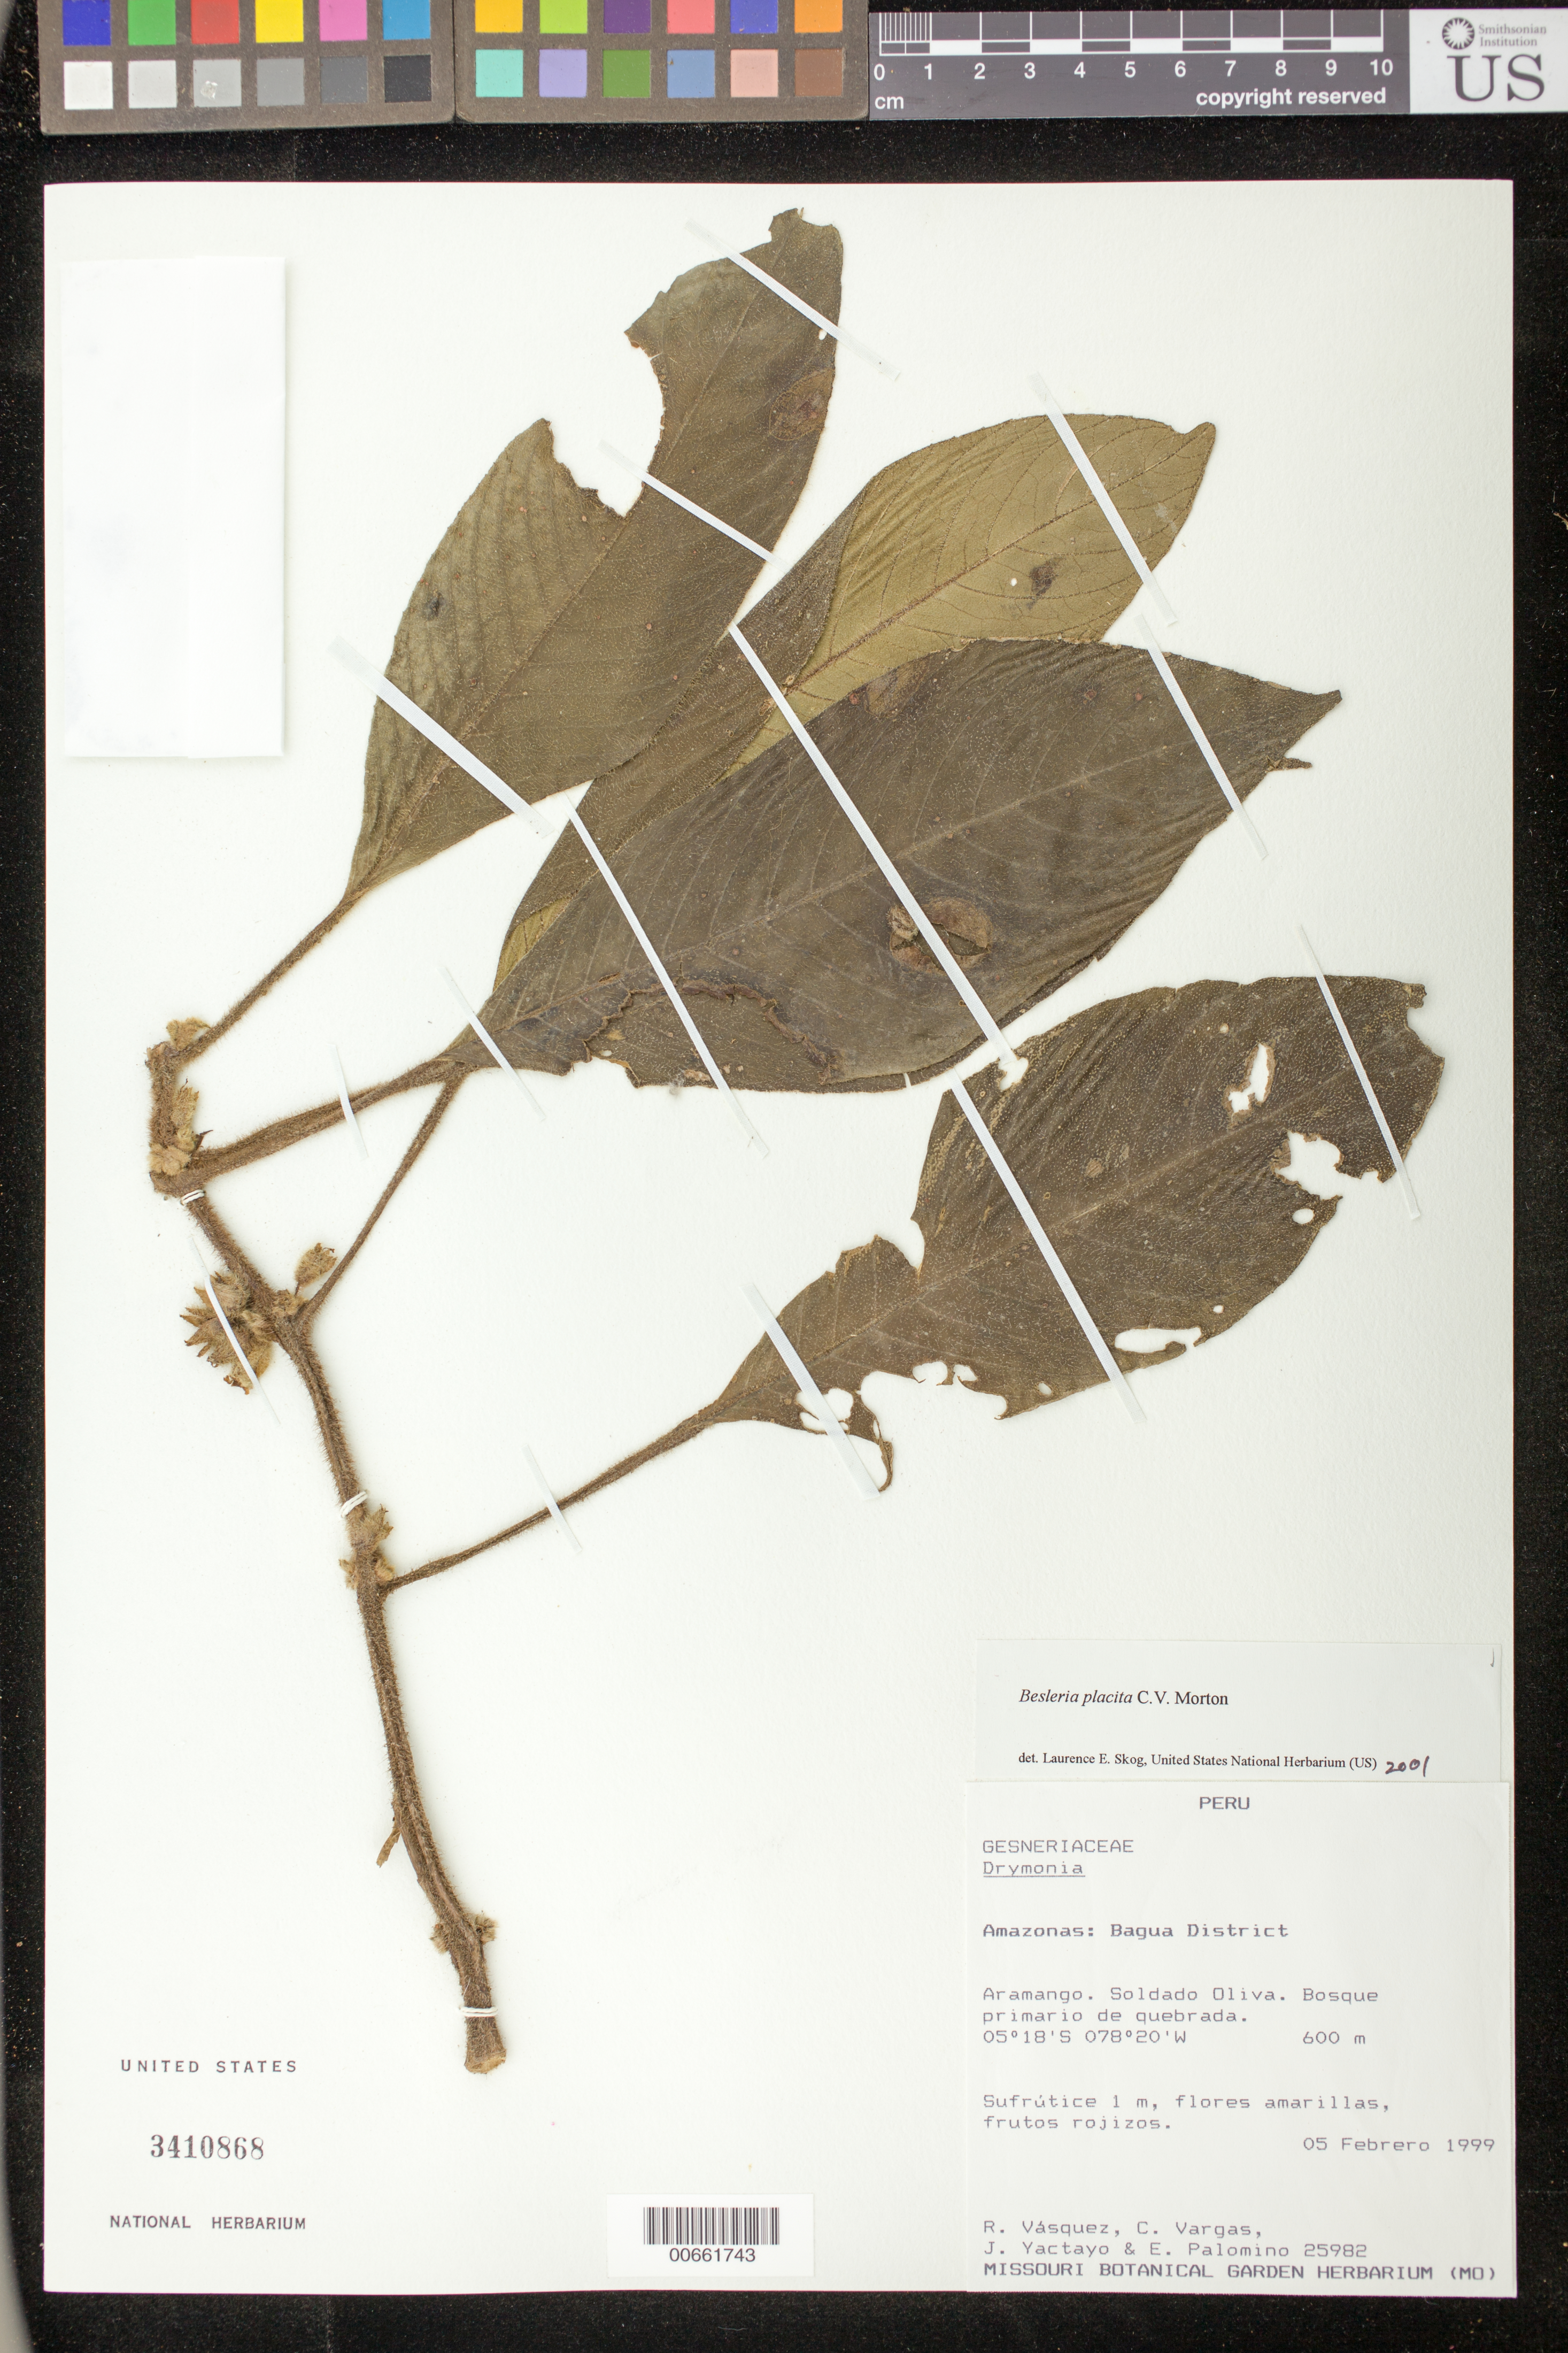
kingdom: Plantae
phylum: Tracheophyta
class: Magnoliopsida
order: Lamiales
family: Gesneriaceae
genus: Besleria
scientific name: Besleria placita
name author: C.V. Morton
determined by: Skog, Laurence E.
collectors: R. Vásquez, C. Vargas, J. Yactayo & E. Palomino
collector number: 25982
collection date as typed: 05 Feb 1999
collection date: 1999-02-05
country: Peru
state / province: Amazonas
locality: Bagua District, Aramango, Soldado Oliva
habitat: Bosque primario de quebrada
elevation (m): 600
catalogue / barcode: US 3410868